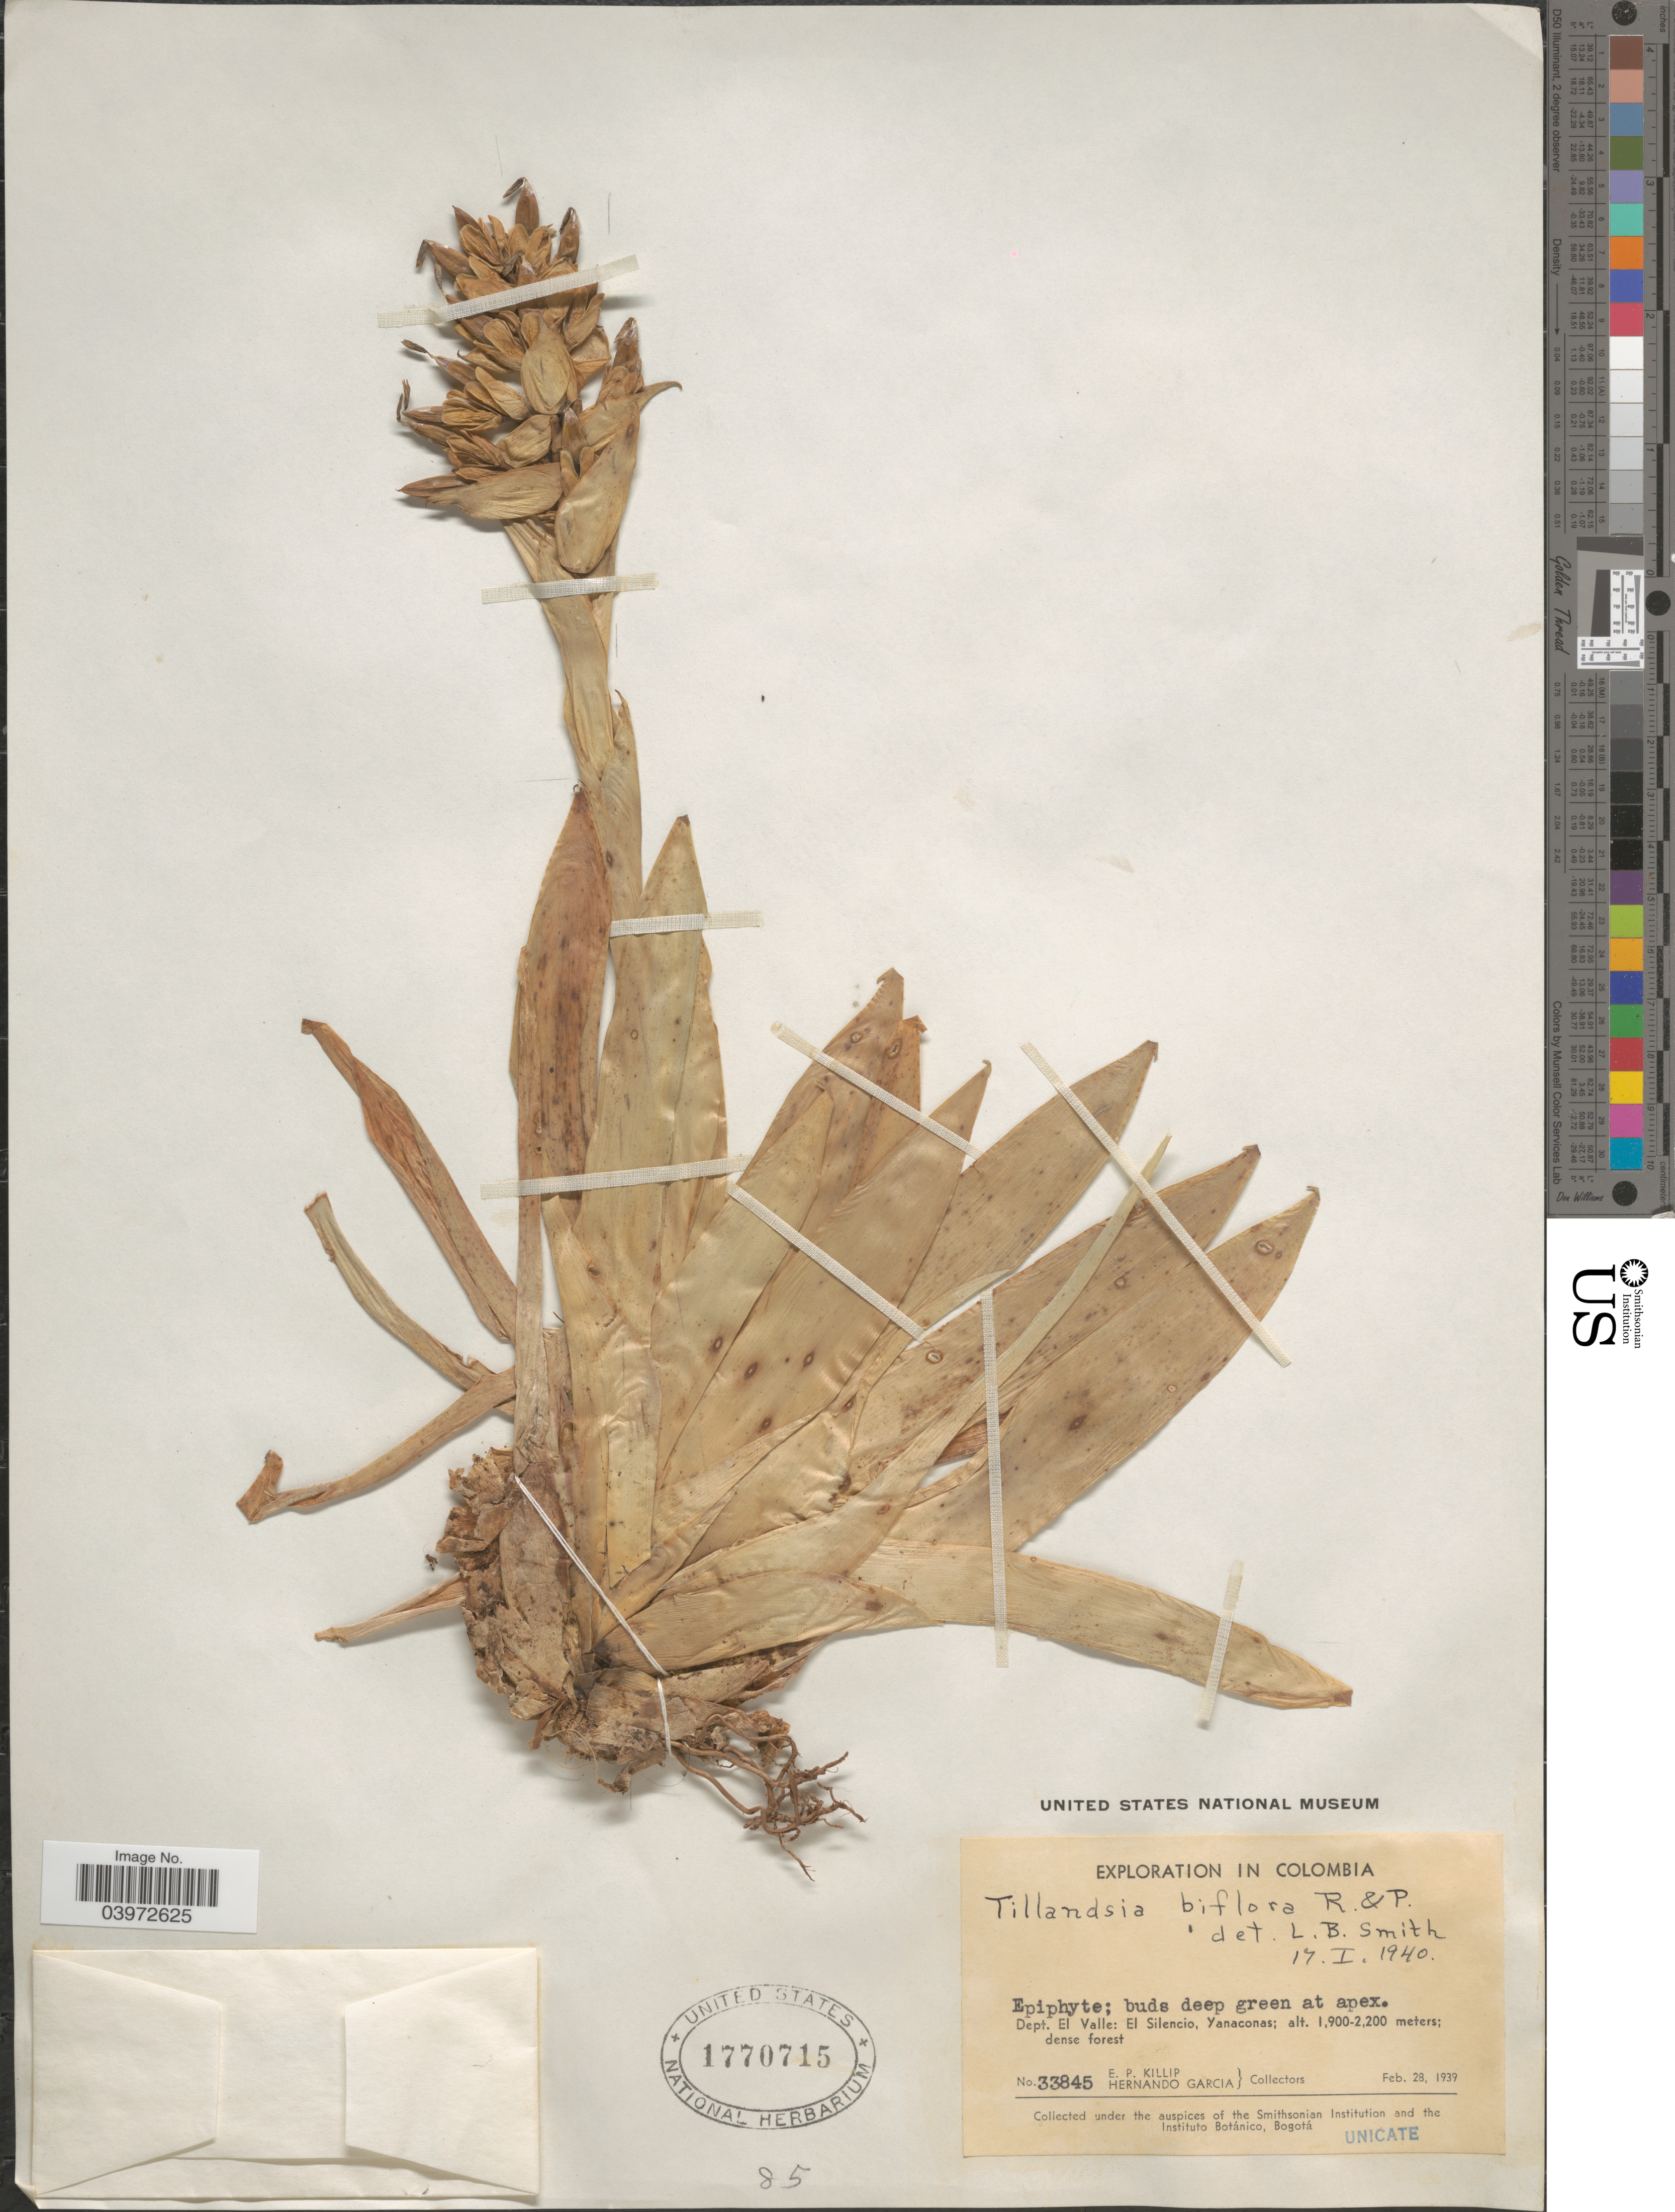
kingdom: Plantae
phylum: Tracheophyta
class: Liliopsida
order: Poales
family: Bromeliaceae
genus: Tillandsia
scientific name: Tillandsia biflora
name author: Ruiz & Pav.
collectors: E. P. Killip & H. Garcia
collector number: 33845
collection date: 1939-02-28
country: Colombia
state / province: Valle del Cauca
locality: Dept. El Valle: El Silencio, Yanaconas.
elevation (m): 1900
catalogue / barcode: US 1770715